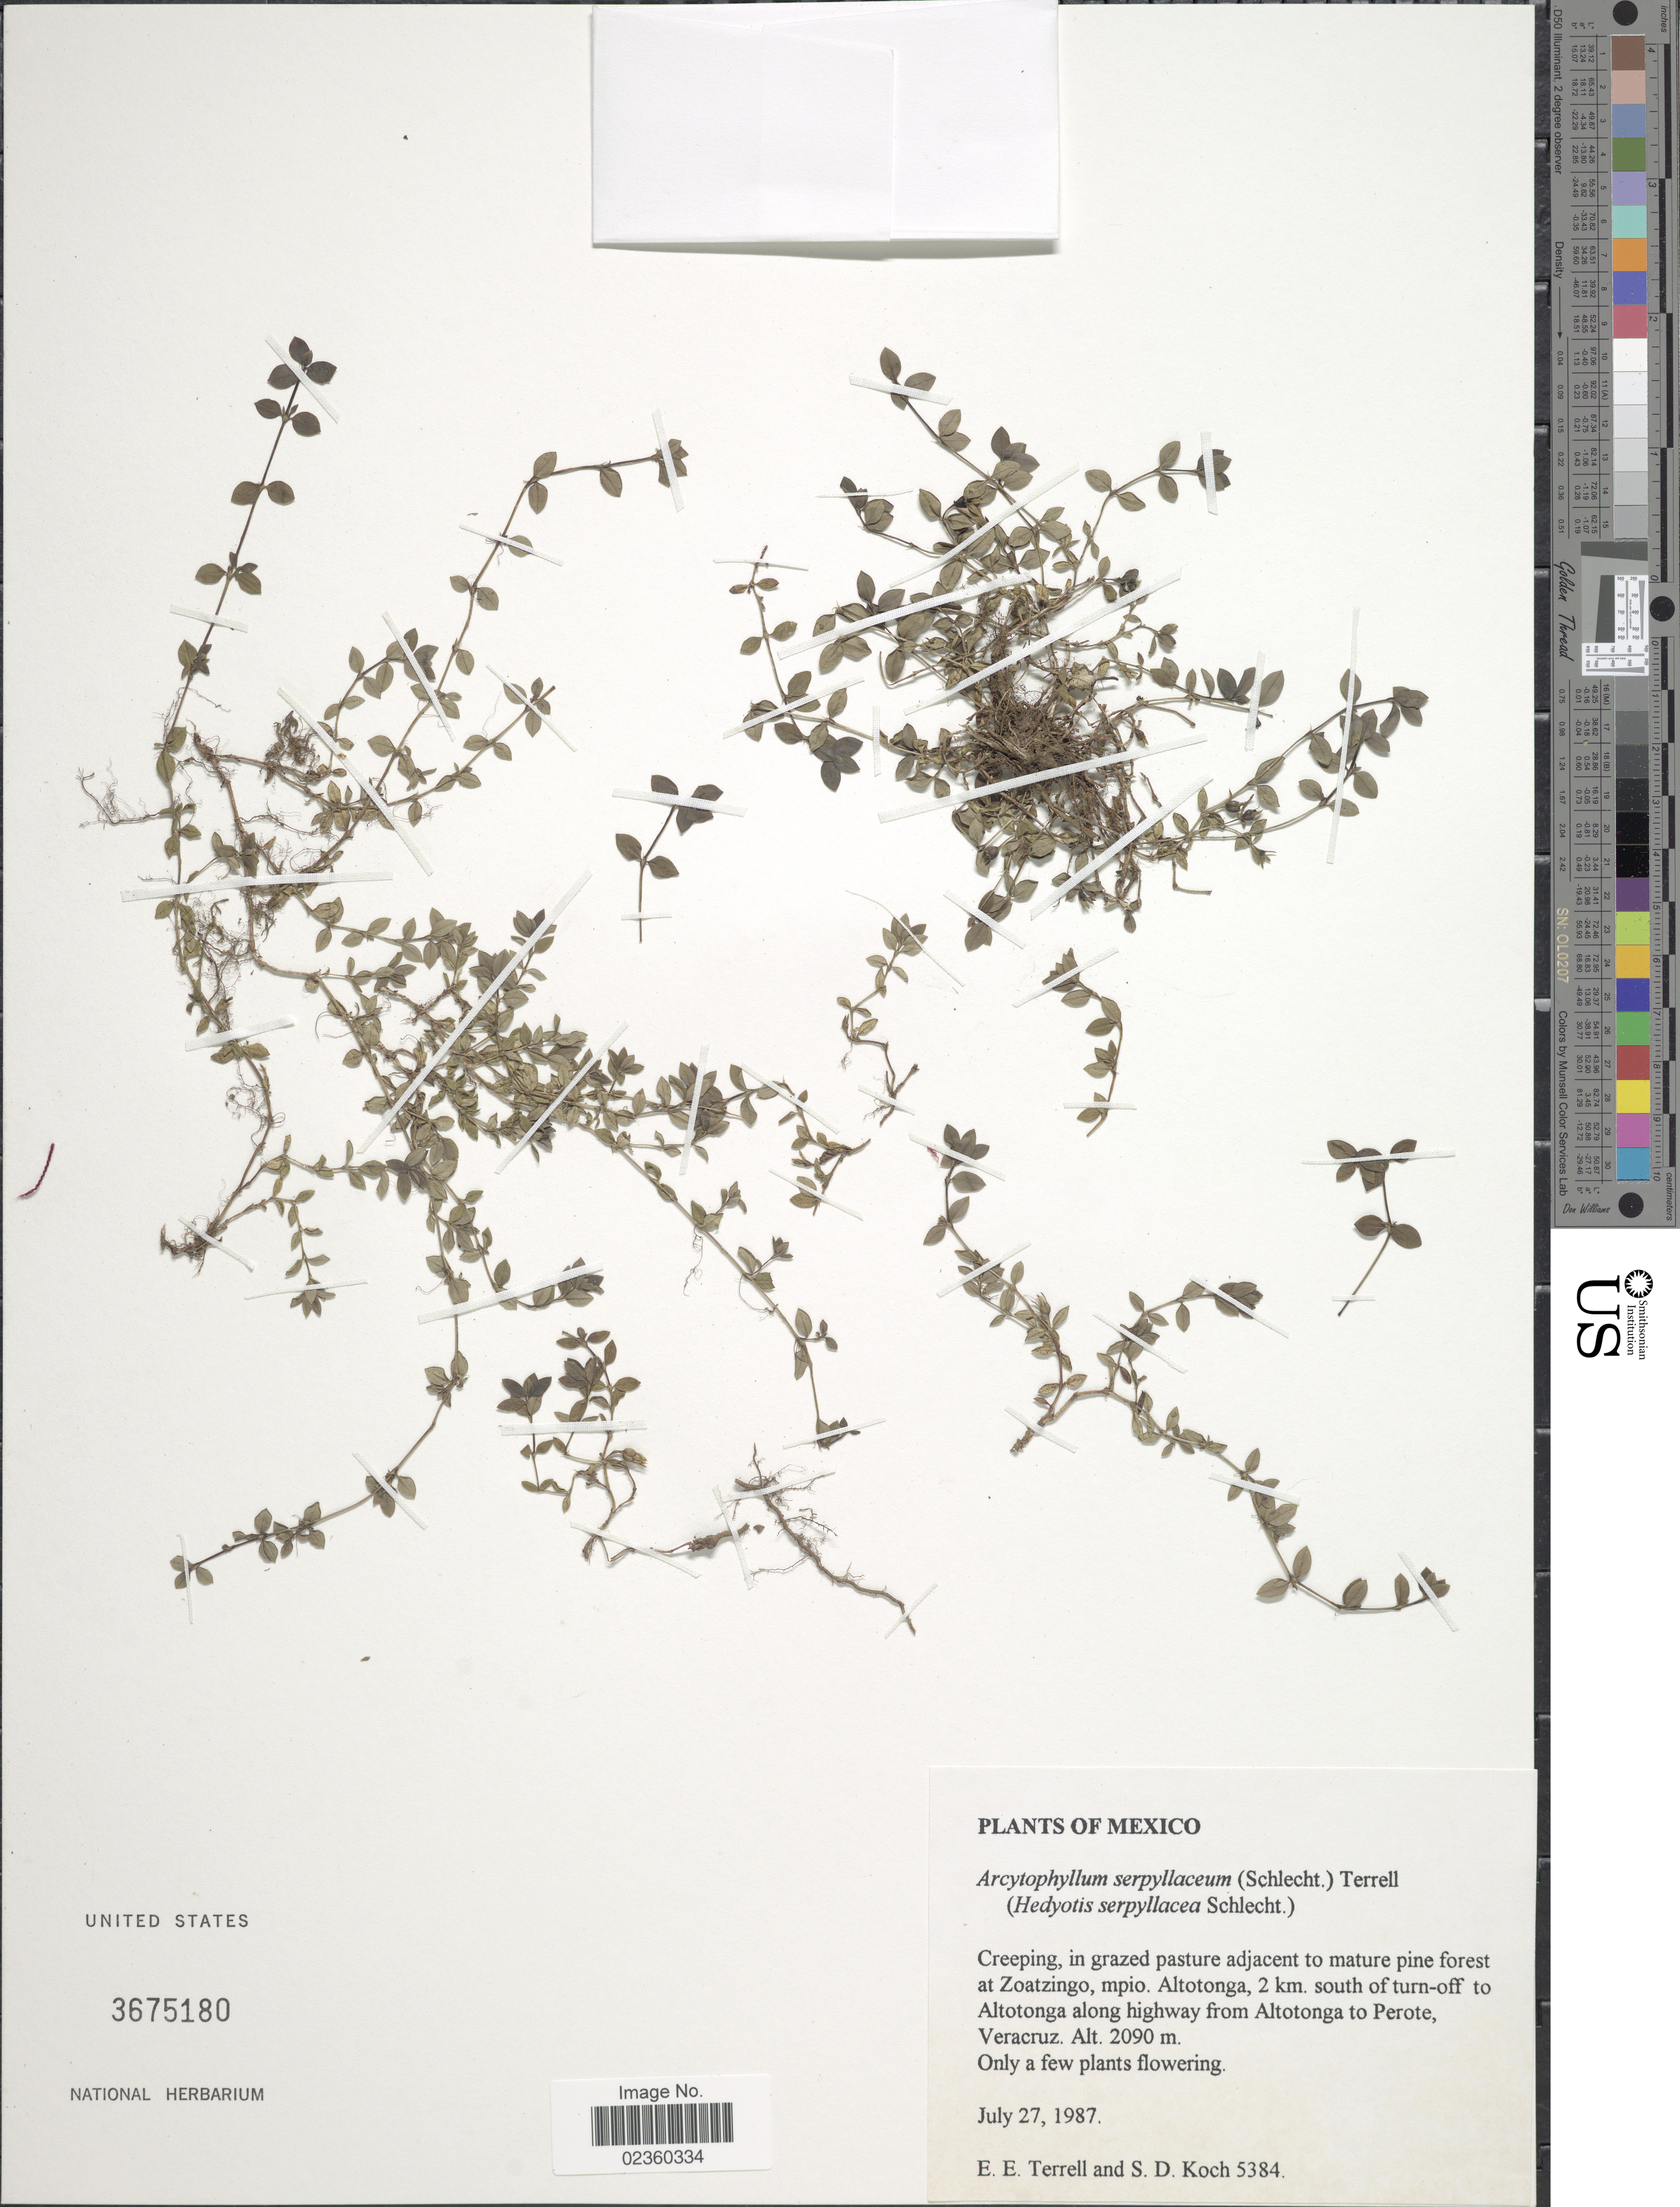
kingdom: Plantae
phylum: Tracheophyta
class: Magnoliopsida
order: Gentianales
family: Rubiaceae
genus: Terrellianthus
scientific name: Terrellianthus serpyllaceus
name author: (Schltdl.) Borhidi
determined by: Florentin, Mariela Nunez, (CTES), Instituto de Botanica del Nordeste (ARGENTINA)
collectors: E. E. Terrell & S. D. Koch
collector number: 5384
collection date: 1987-07-27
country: Mexico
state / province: Veracruz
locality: In grazed pasture adjacent to mature pine forest at Zoatzingo, mpio Altotonga, 2 km south of turn-off to Altotonga along highway from Altotonga to Perote, Veracruz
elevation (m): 2090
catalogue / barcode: US 3675180